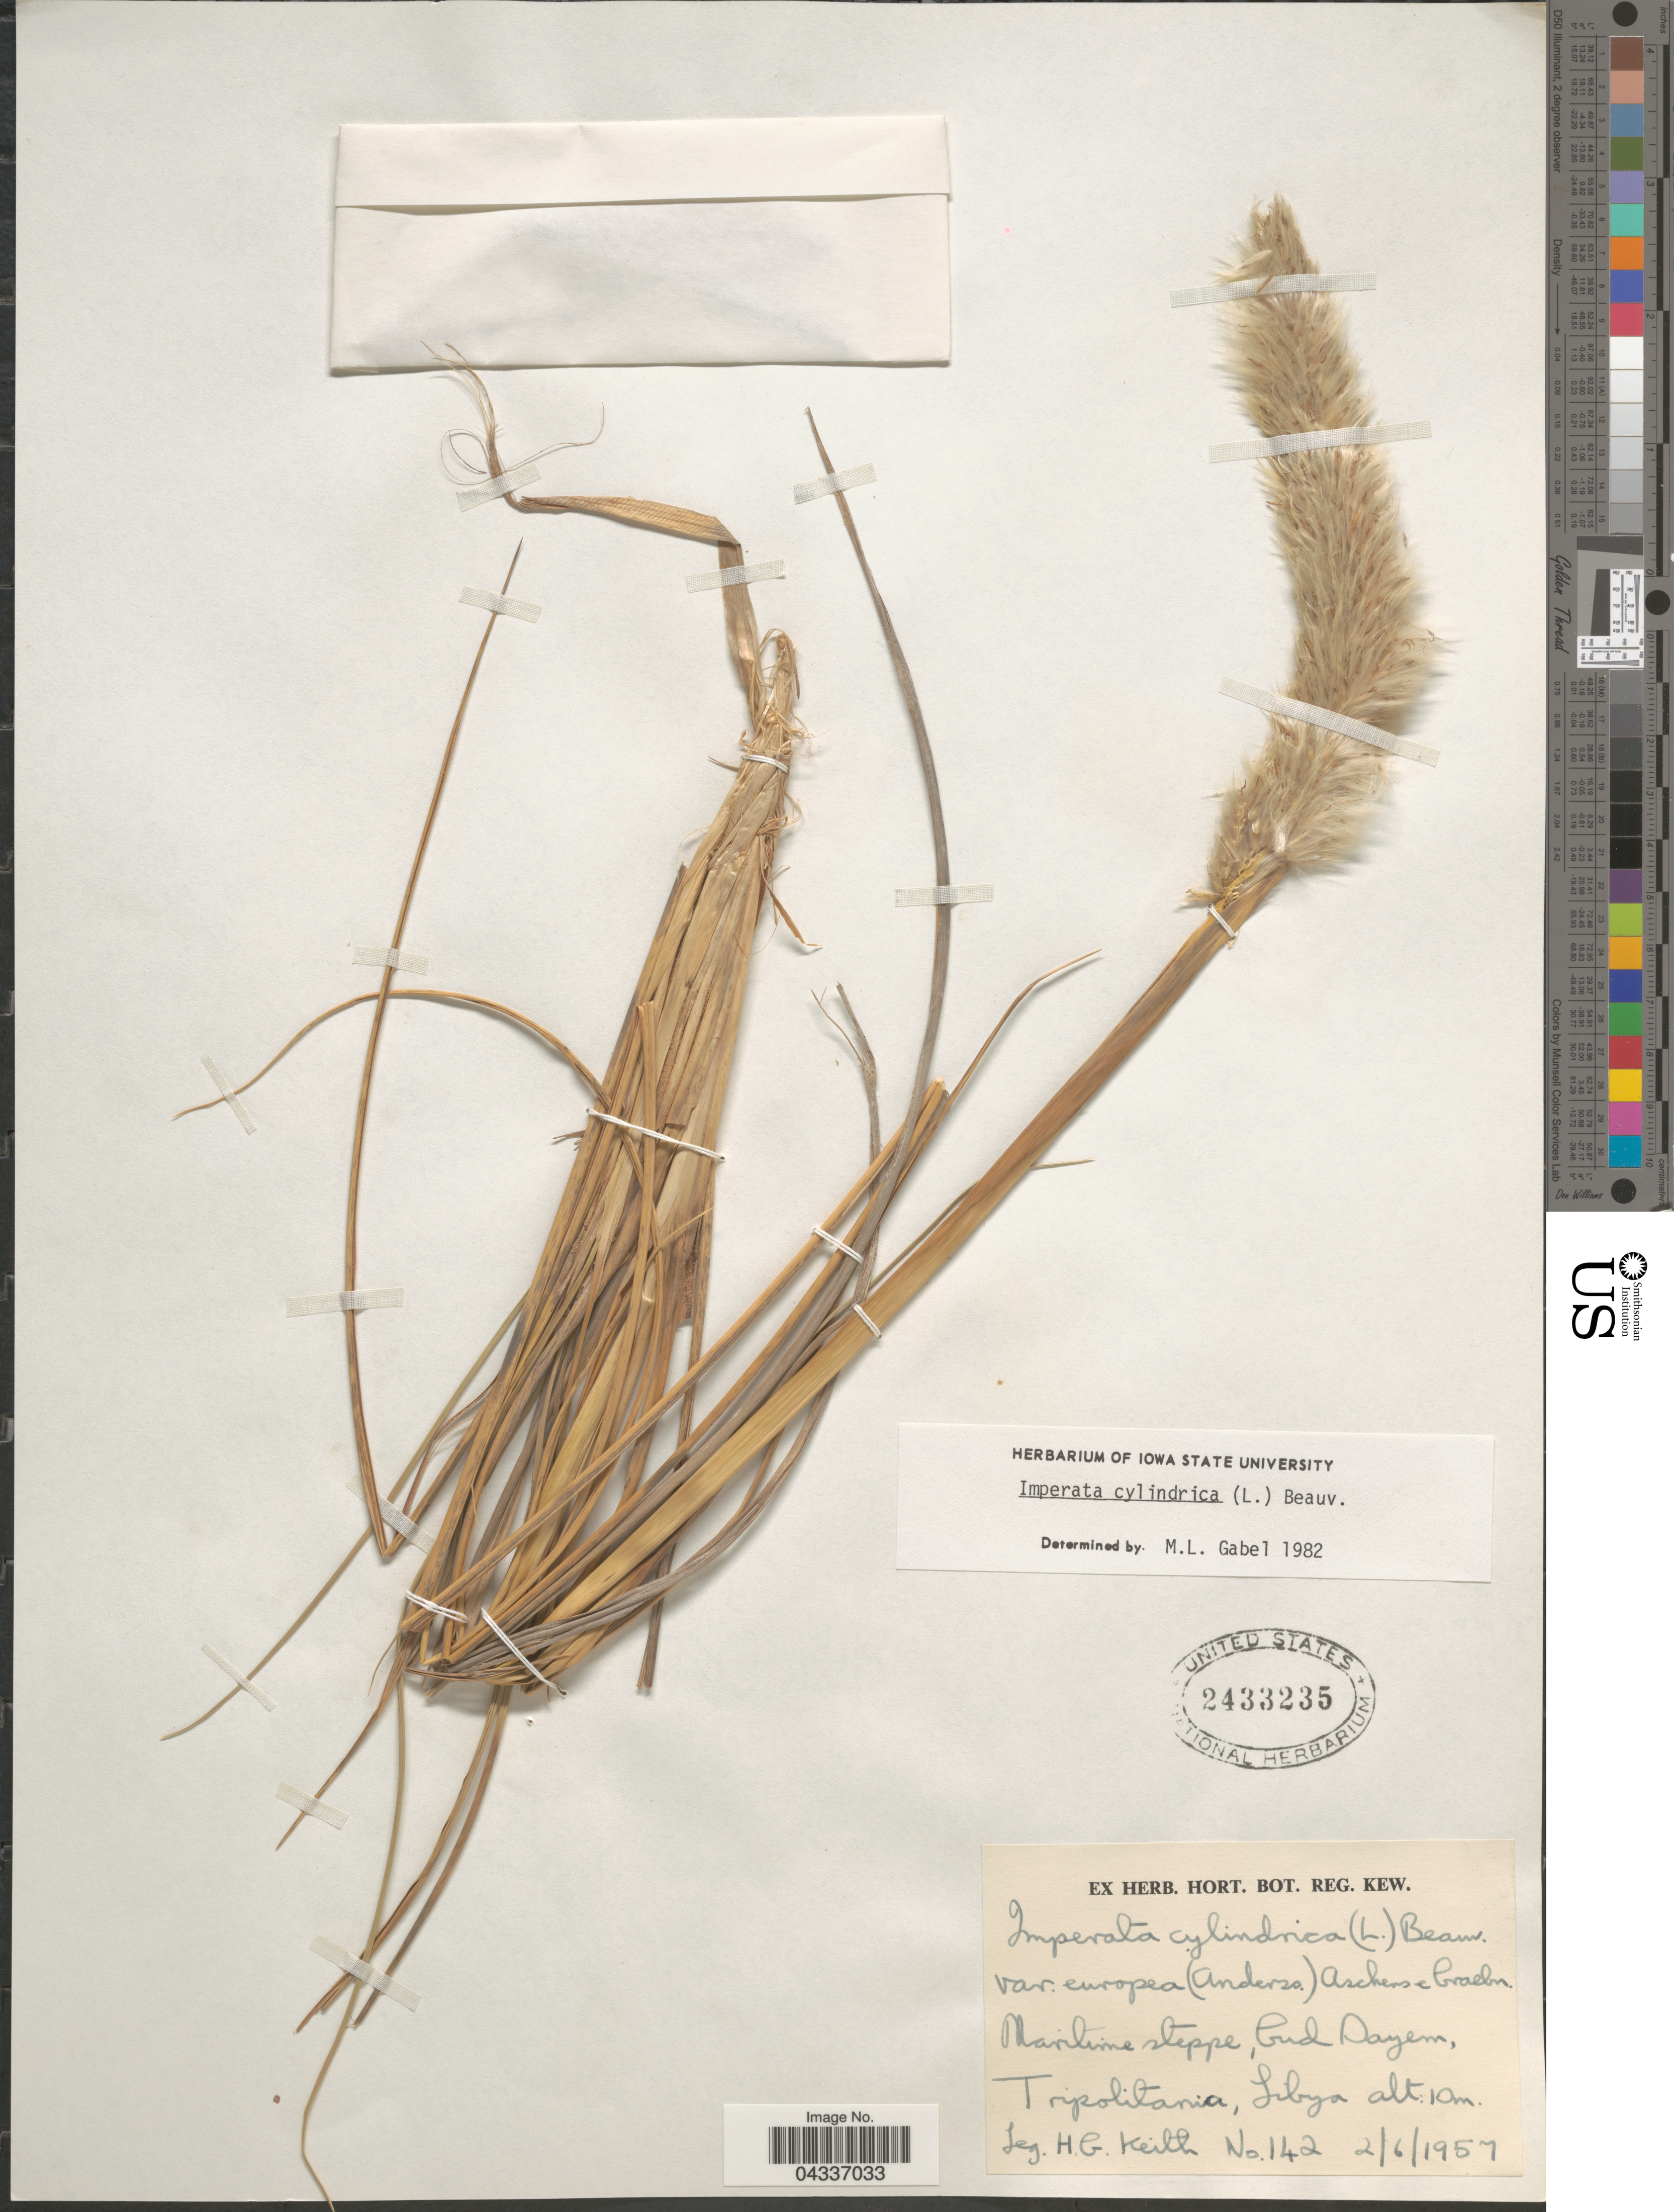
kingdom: Plantae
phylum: Tracheophyta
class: Liliopsida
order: Poales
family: Poaceae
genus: Imperata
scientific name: Imperata cylindrica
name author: (L.) P. Beauv.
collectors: H. Keith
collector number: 142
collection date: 1957-06-02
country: Libya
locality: Maritime steppe, Gud Dayem, Tripolitania.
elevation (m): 10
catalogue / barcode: US 2433235